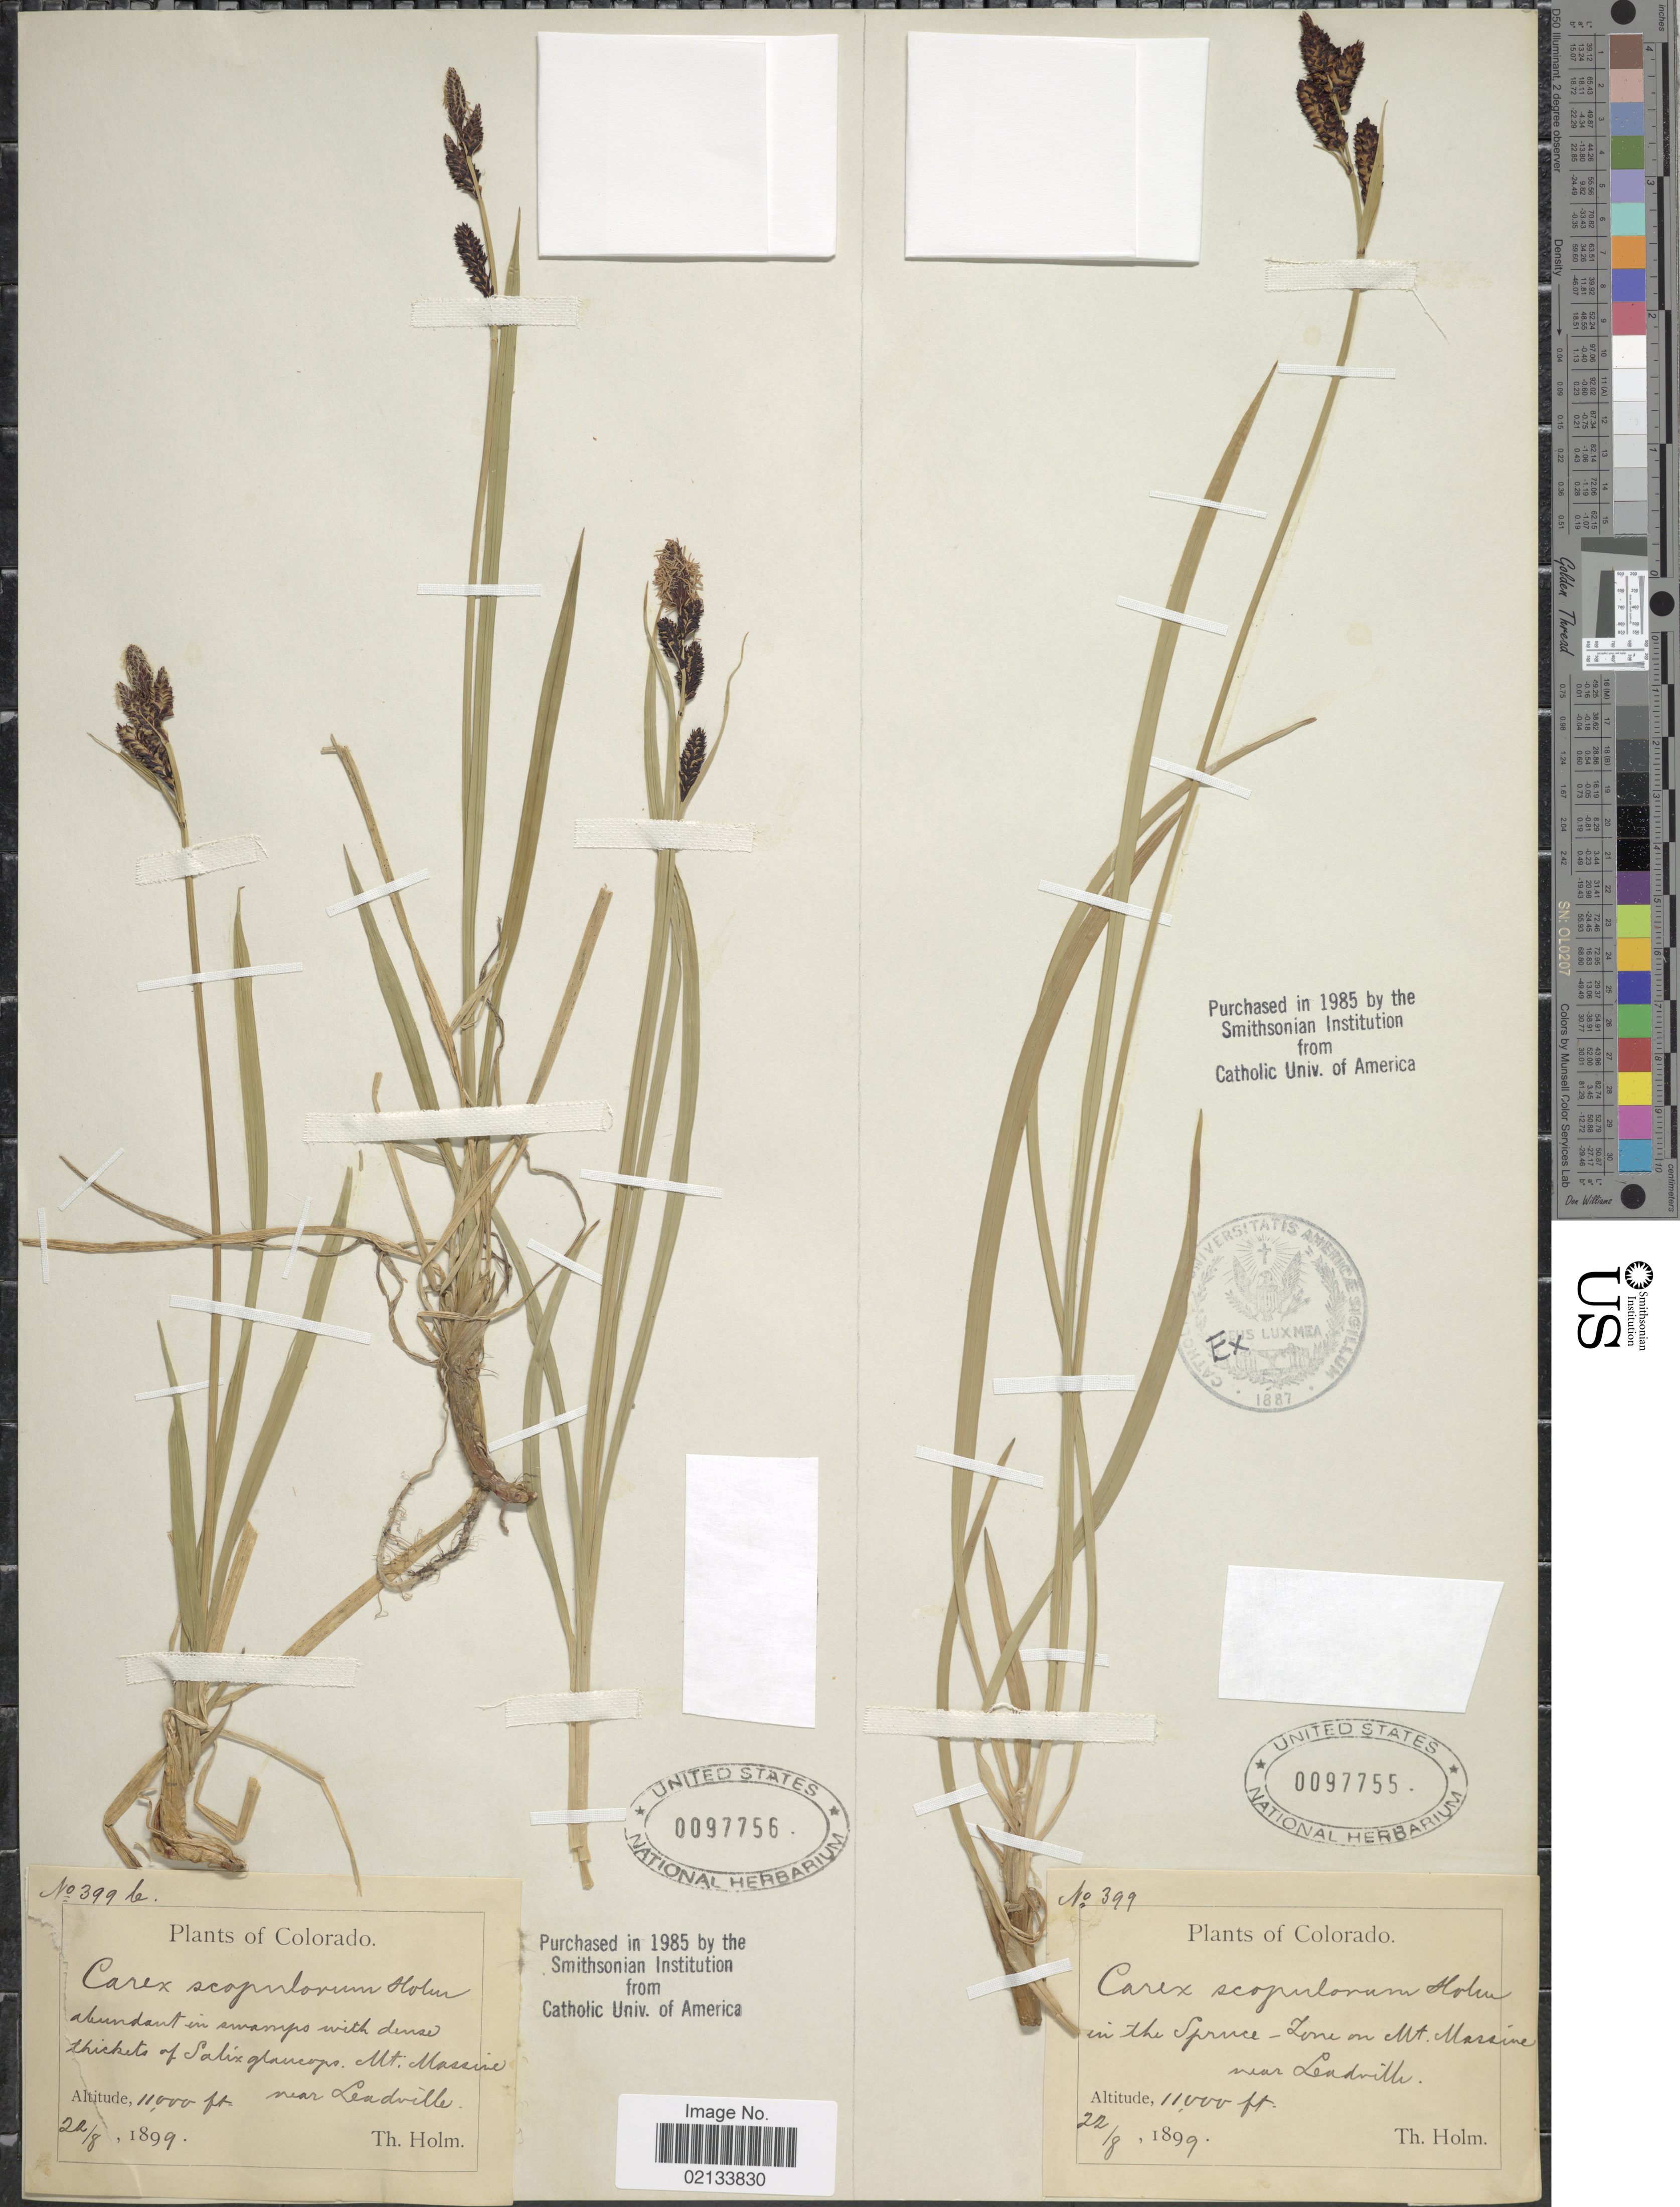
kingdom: Plantae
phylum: Tracheophyta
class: Liliopsida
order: Poales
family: Cyperaceae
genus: Carex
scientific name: Carex scopulorum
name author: Holm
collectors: T. Holm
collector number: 399b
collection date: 1899-08-22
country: United States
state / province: Colorado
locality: Abundant in swamps with dense thickets of Salix glaucops Mt Massive near Leadville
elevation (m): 3353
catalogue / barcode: US 97756-2